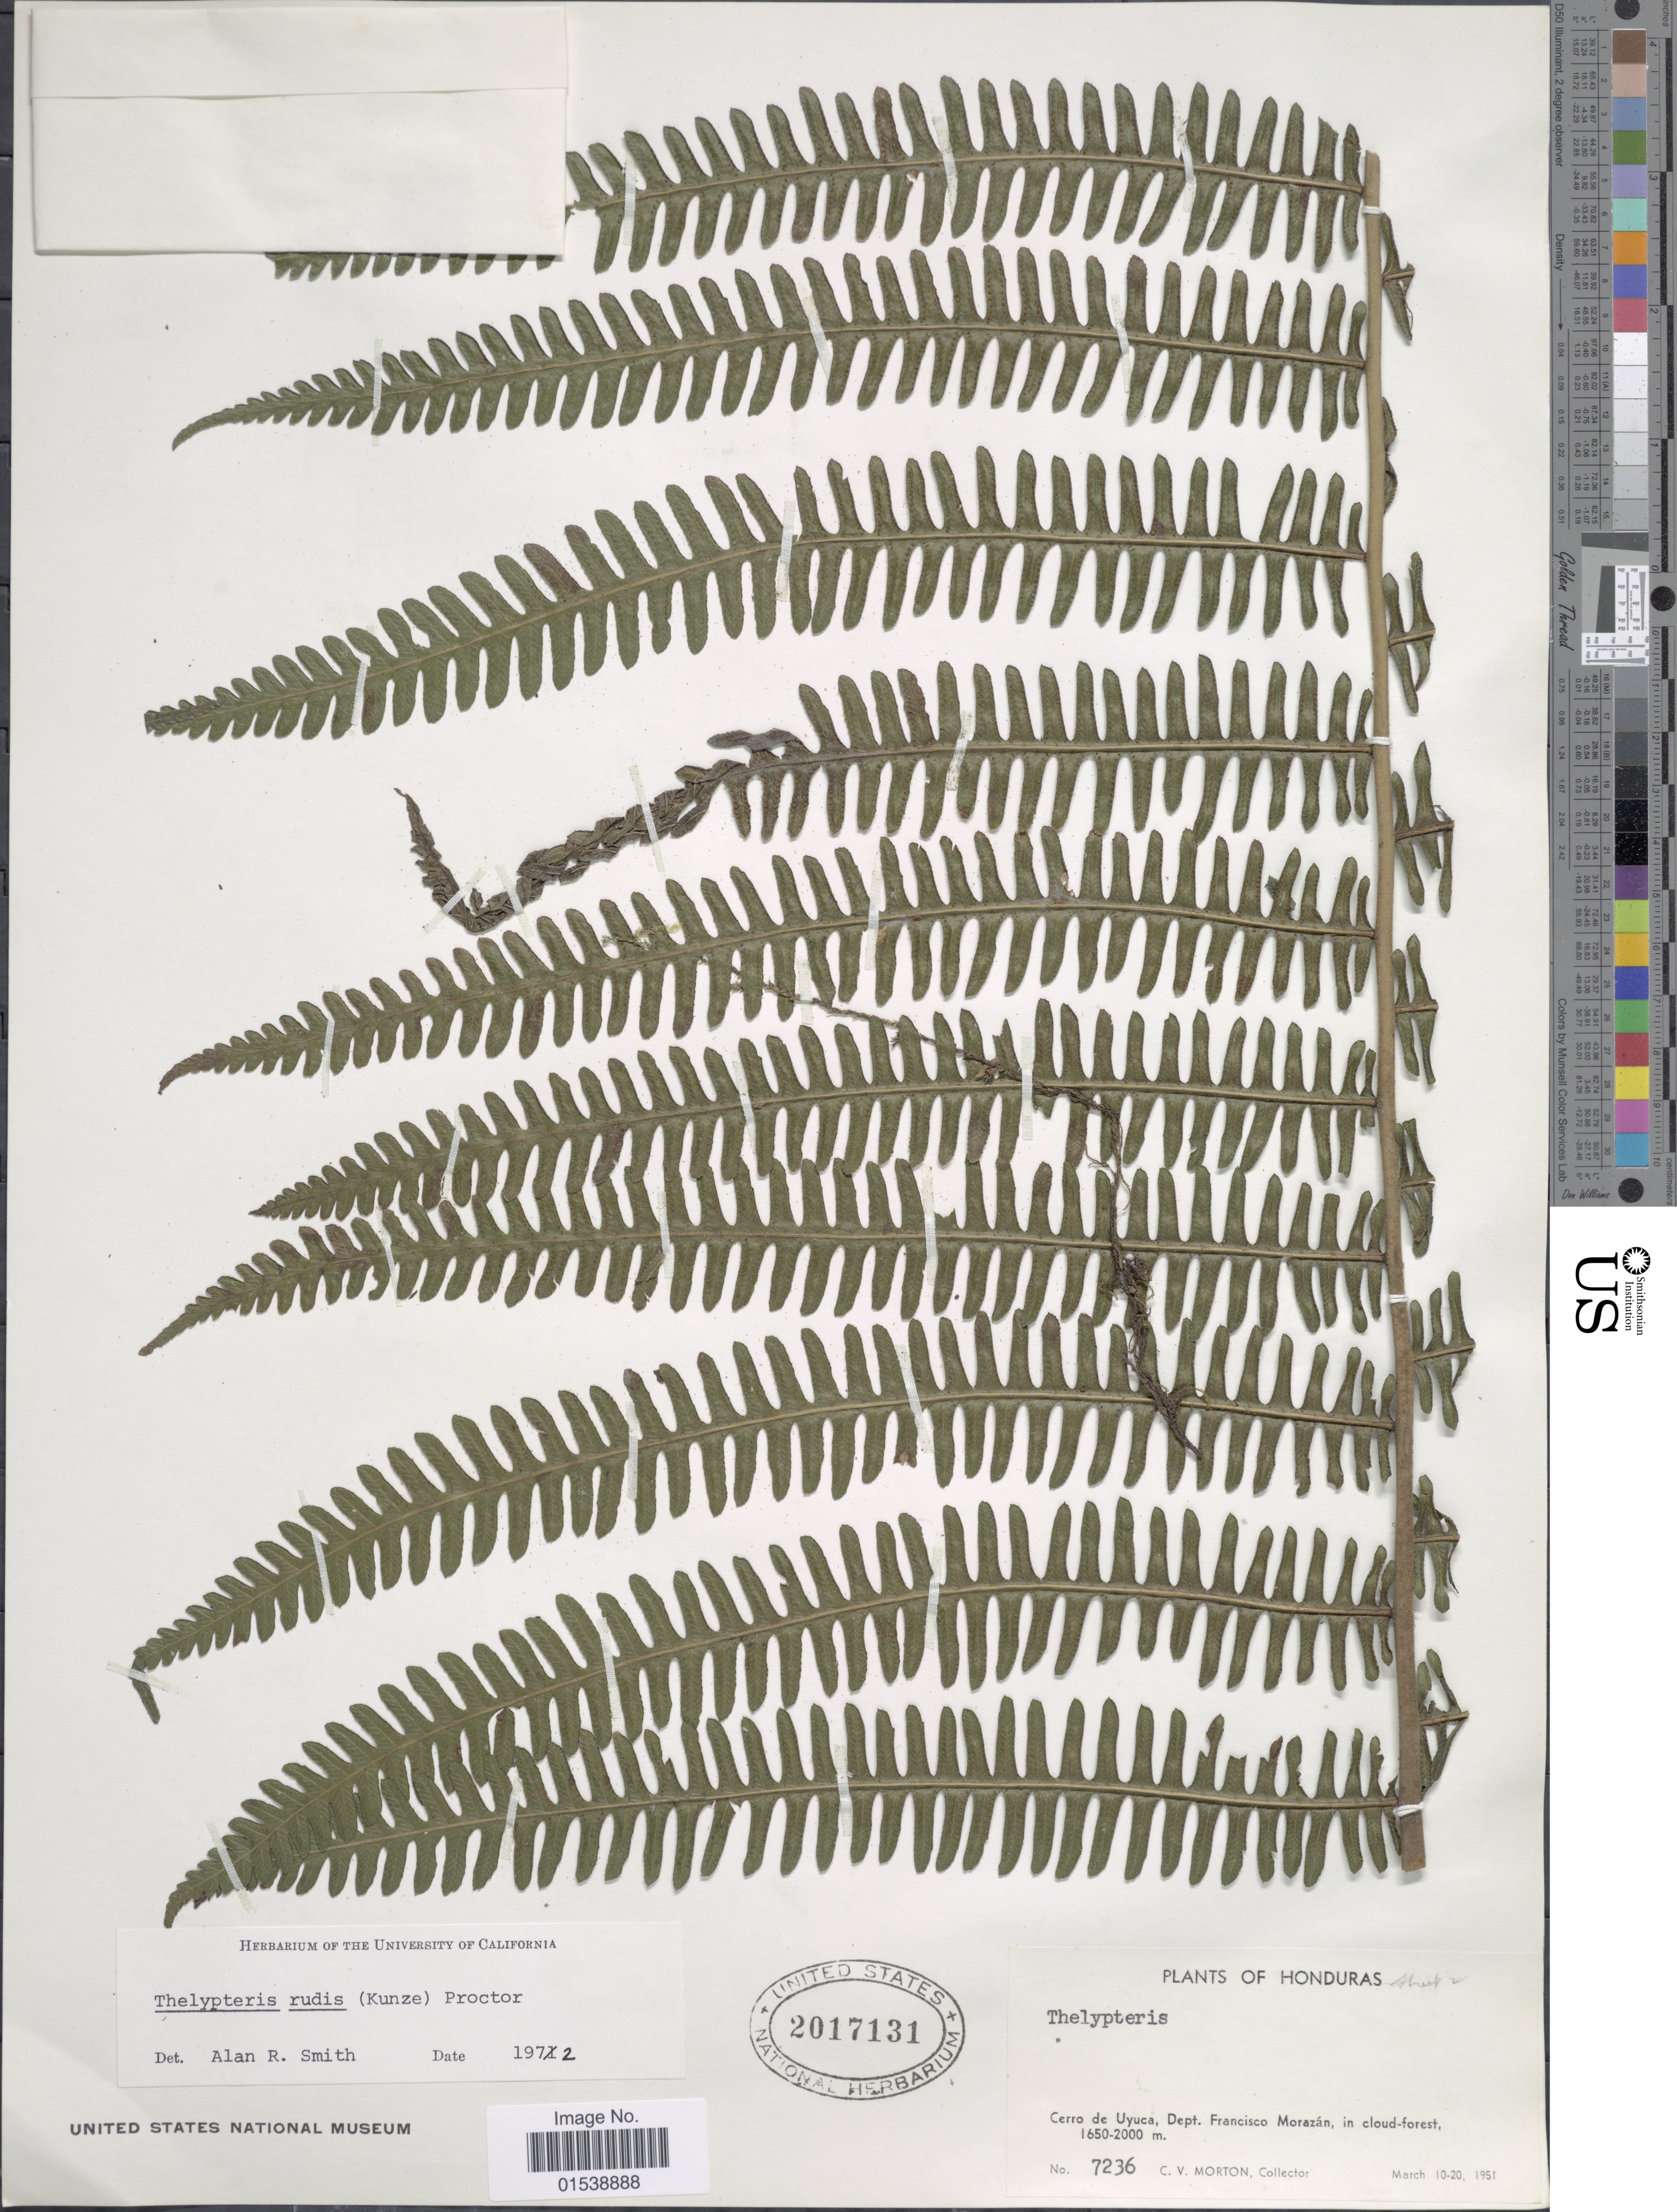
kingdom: Plantae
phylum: Tracheophyta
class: Polypodiopsida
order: Polypodiales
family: Thelypteridaceae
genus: Amauropelta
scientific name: Amauropelta rudis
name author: (Kunze) Pic. Serm.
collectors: C. V. Morton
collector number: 7236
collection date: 1951-03-10/1951-03-20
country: Honduras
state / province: Fco. Morazán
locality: Cerro de Uyuca, Dept. Francisco Morazan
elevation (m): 1650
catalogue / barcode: US 2017131